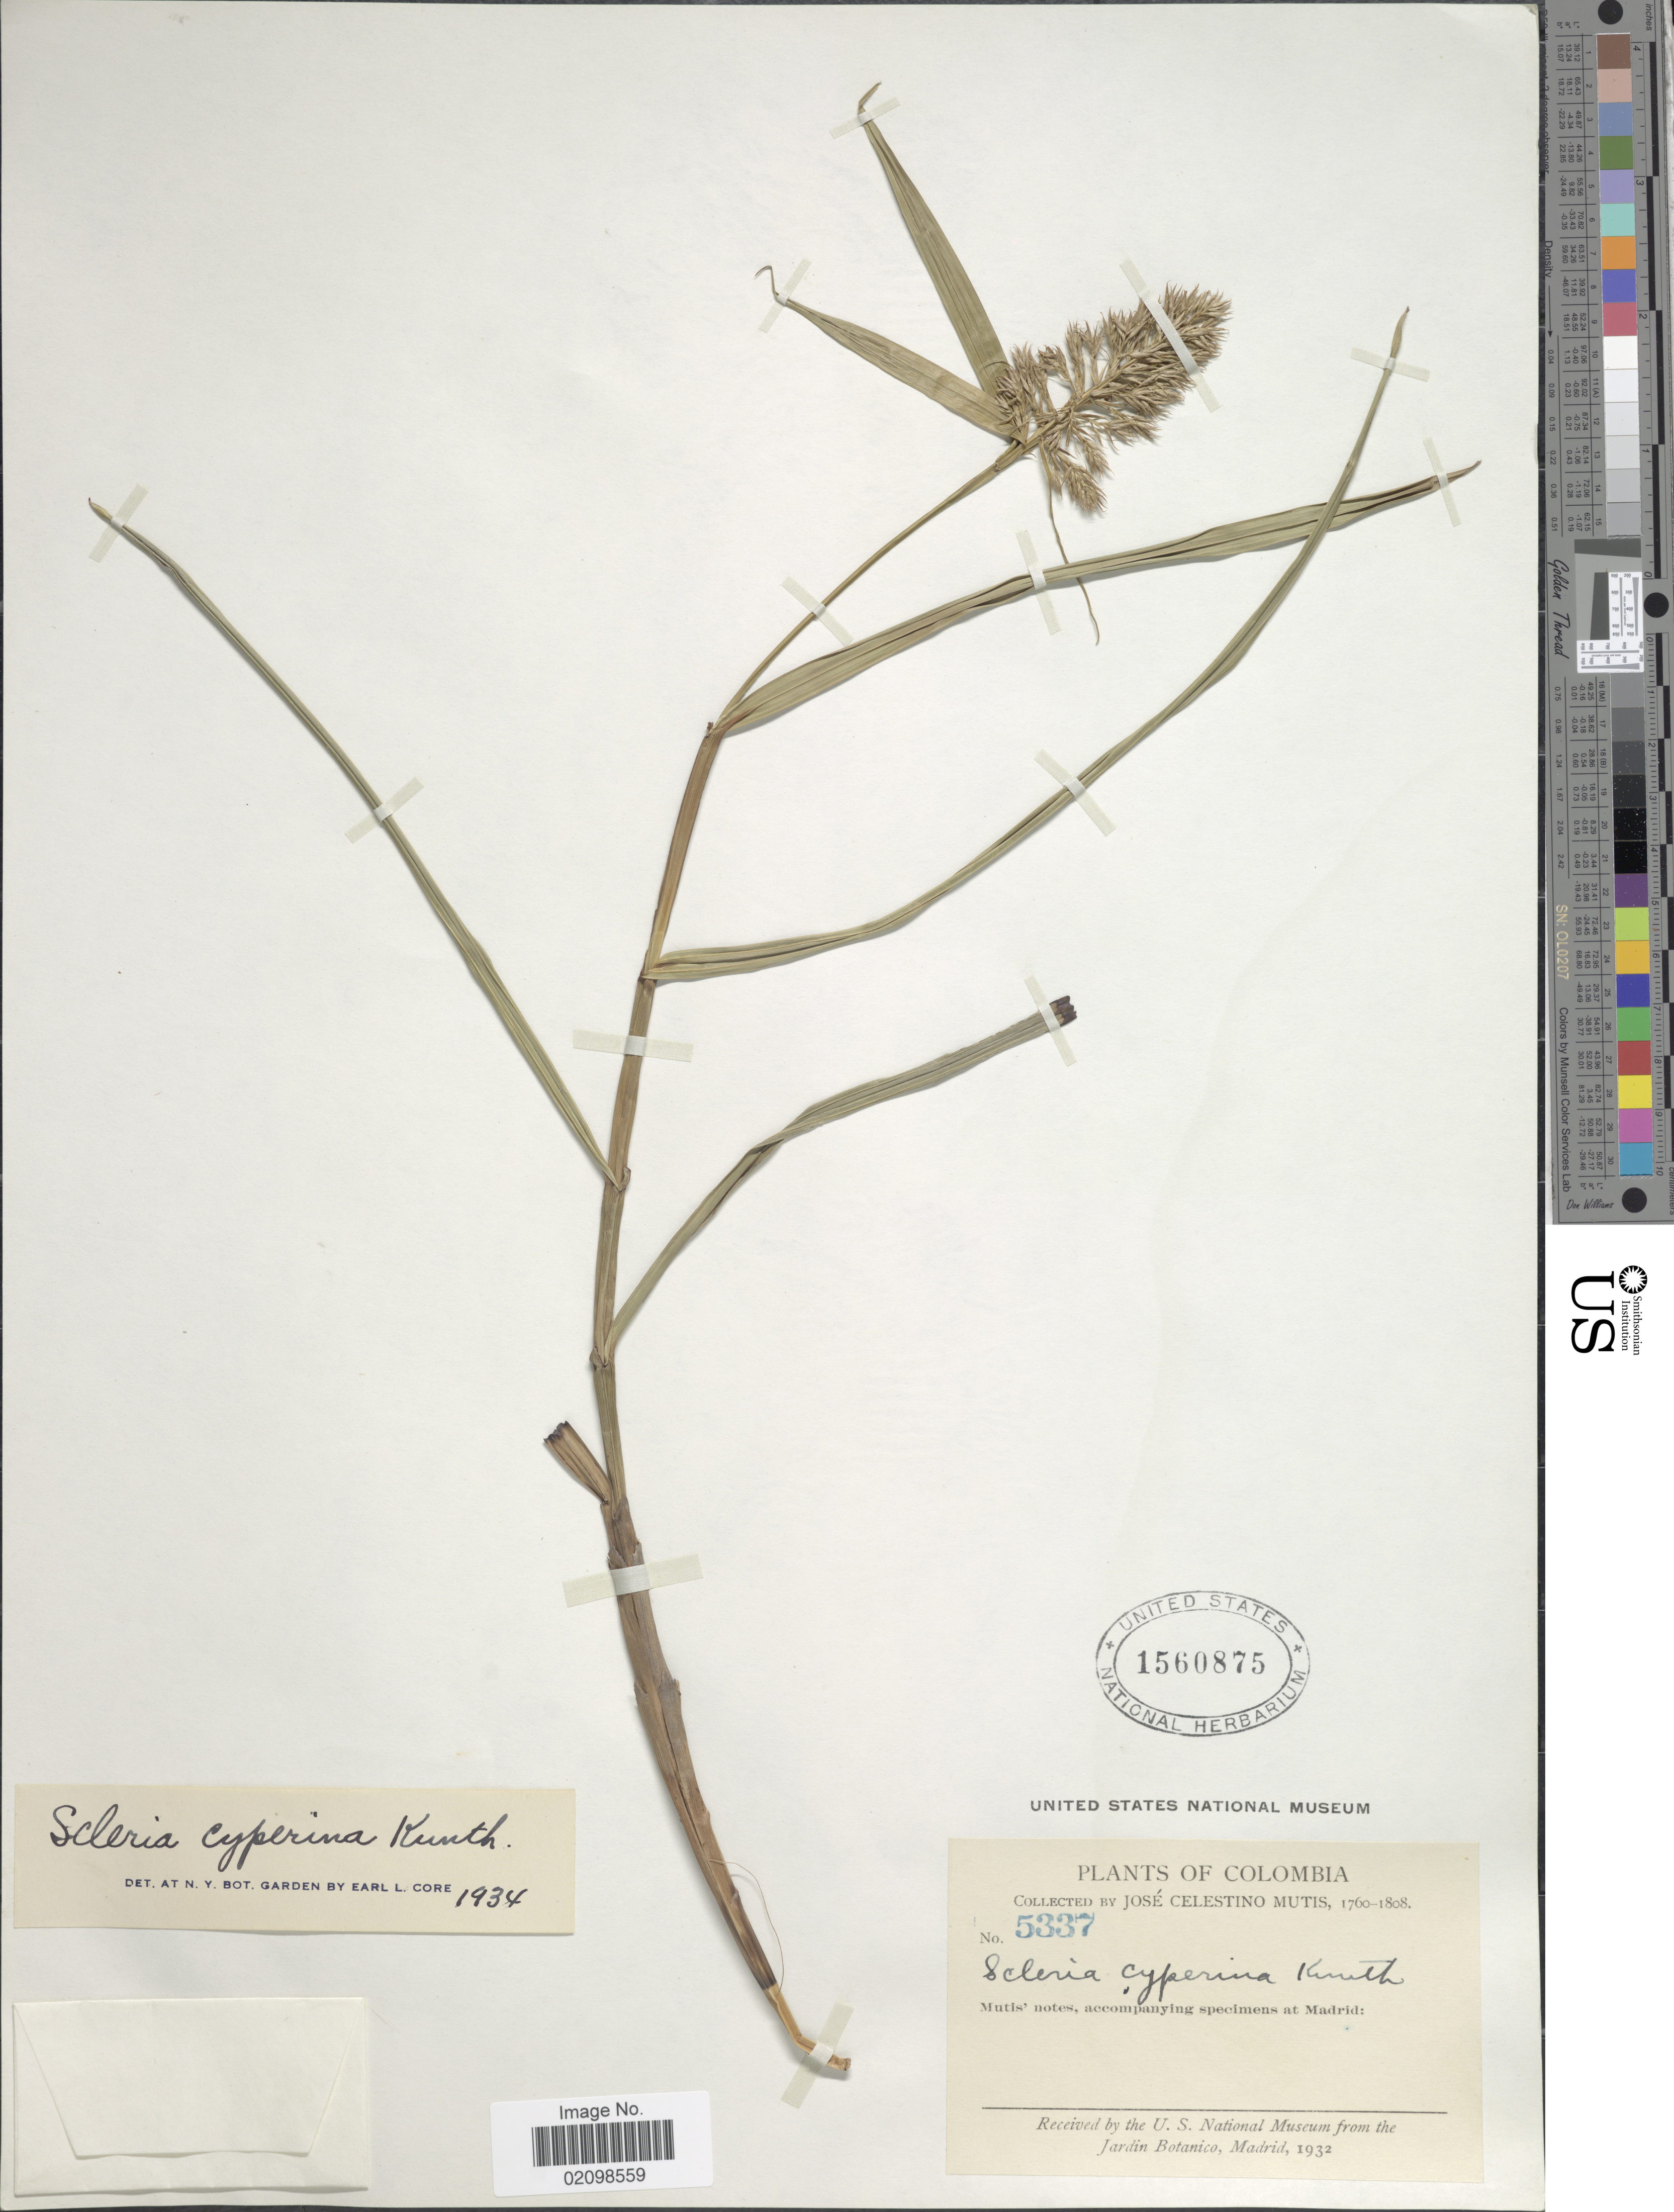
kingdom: Plantae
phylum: Tracheophyta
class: Liliopsida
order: Poales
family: Cyperaceae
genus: Scleria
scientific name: Scleria cyperina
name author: Willd. ex Kunth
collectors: J. C. B. Mutis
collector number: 5337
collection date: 1760/1808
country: Colombia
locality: Colombia.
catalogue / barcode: US 1560875